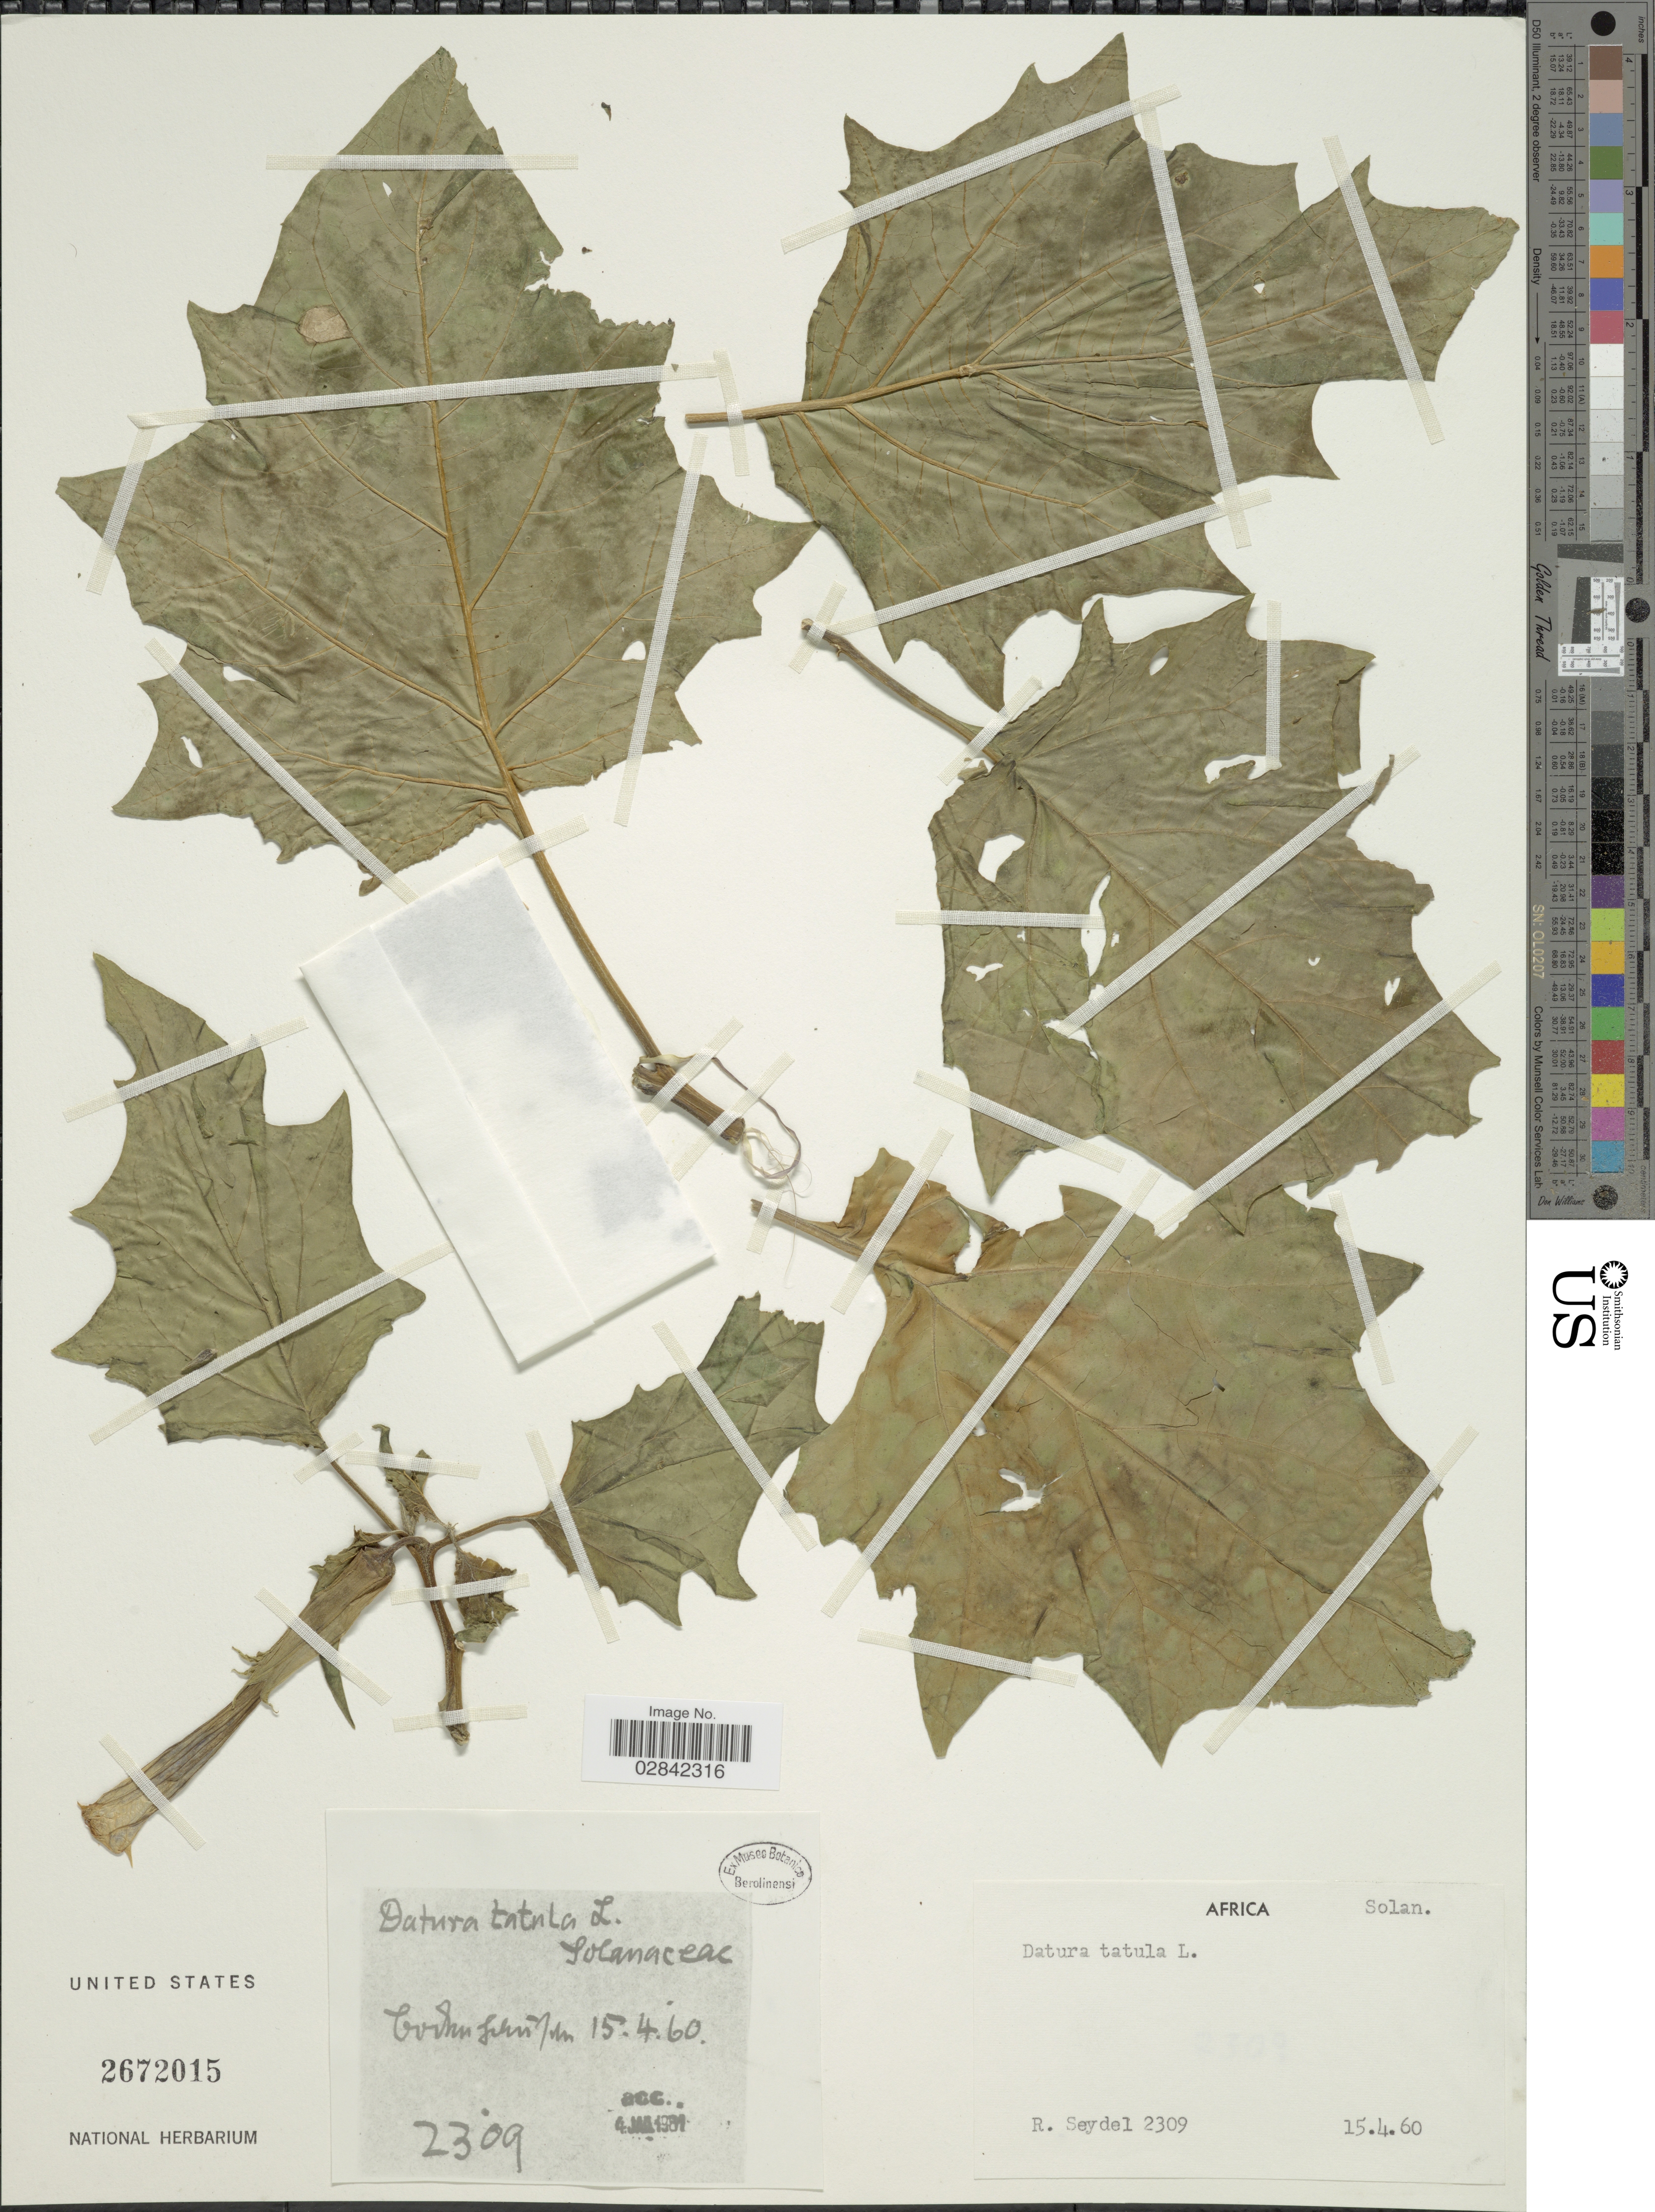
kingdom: Plantae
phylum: Tracheophyta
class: Magnoliopsida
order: Solanales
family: Solanaceae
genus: Datura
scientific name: Datura tatula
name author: L.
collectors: R. Seydel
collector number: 2309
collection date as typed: Transcribed d/m/y: 15/4/60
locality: Africa, Codangienfr.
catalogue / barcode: US 2672015